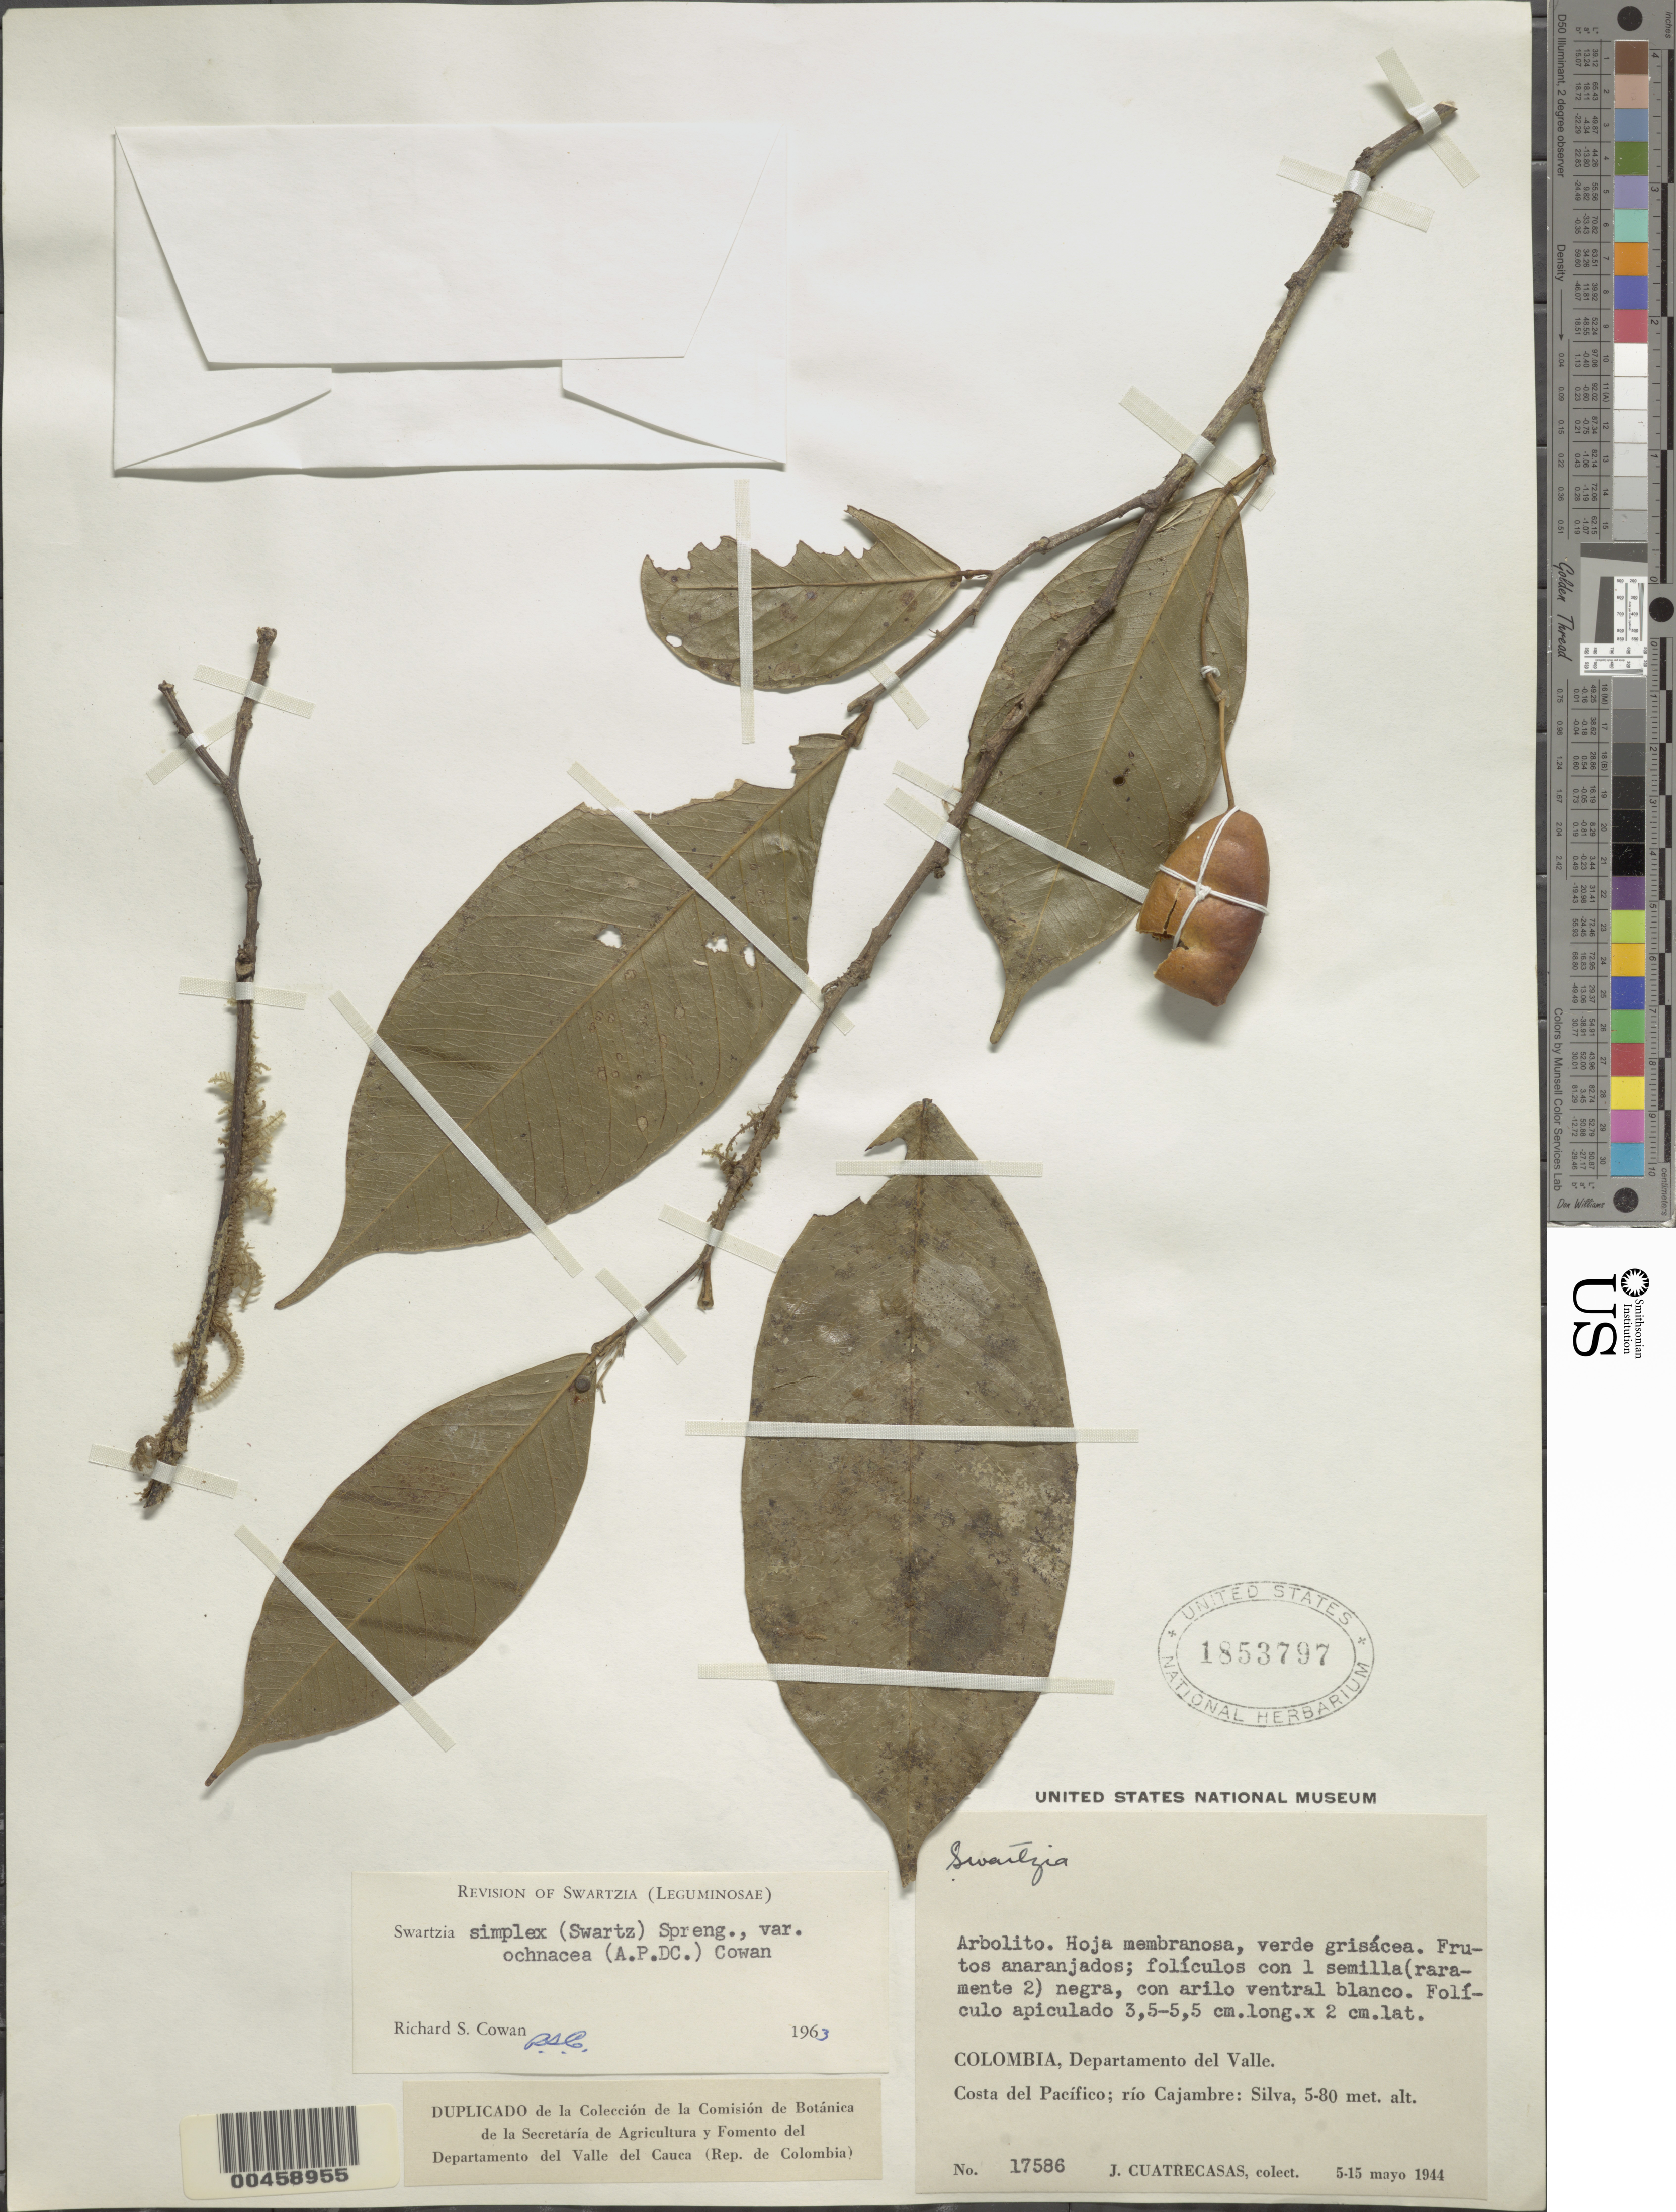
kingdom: Plantae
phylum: Tracheophyta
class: Magnoliopsida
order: Fabales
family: Fabaceae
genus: Swartzia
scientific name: Swartzia simplex var. ochnacea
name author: (DC.) R.S. Cowan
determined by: Cowan, R. S.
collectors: J. Cuatrecasas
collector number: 17586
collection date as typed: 05 May 1944 to 15 May 1944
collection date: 1944-05-05/1944-05-15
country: Colombia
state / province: Valle del Cauca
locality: Silva; Rio Cajambre; Costa del Pacifico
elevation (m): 5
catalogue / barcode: US 1853797